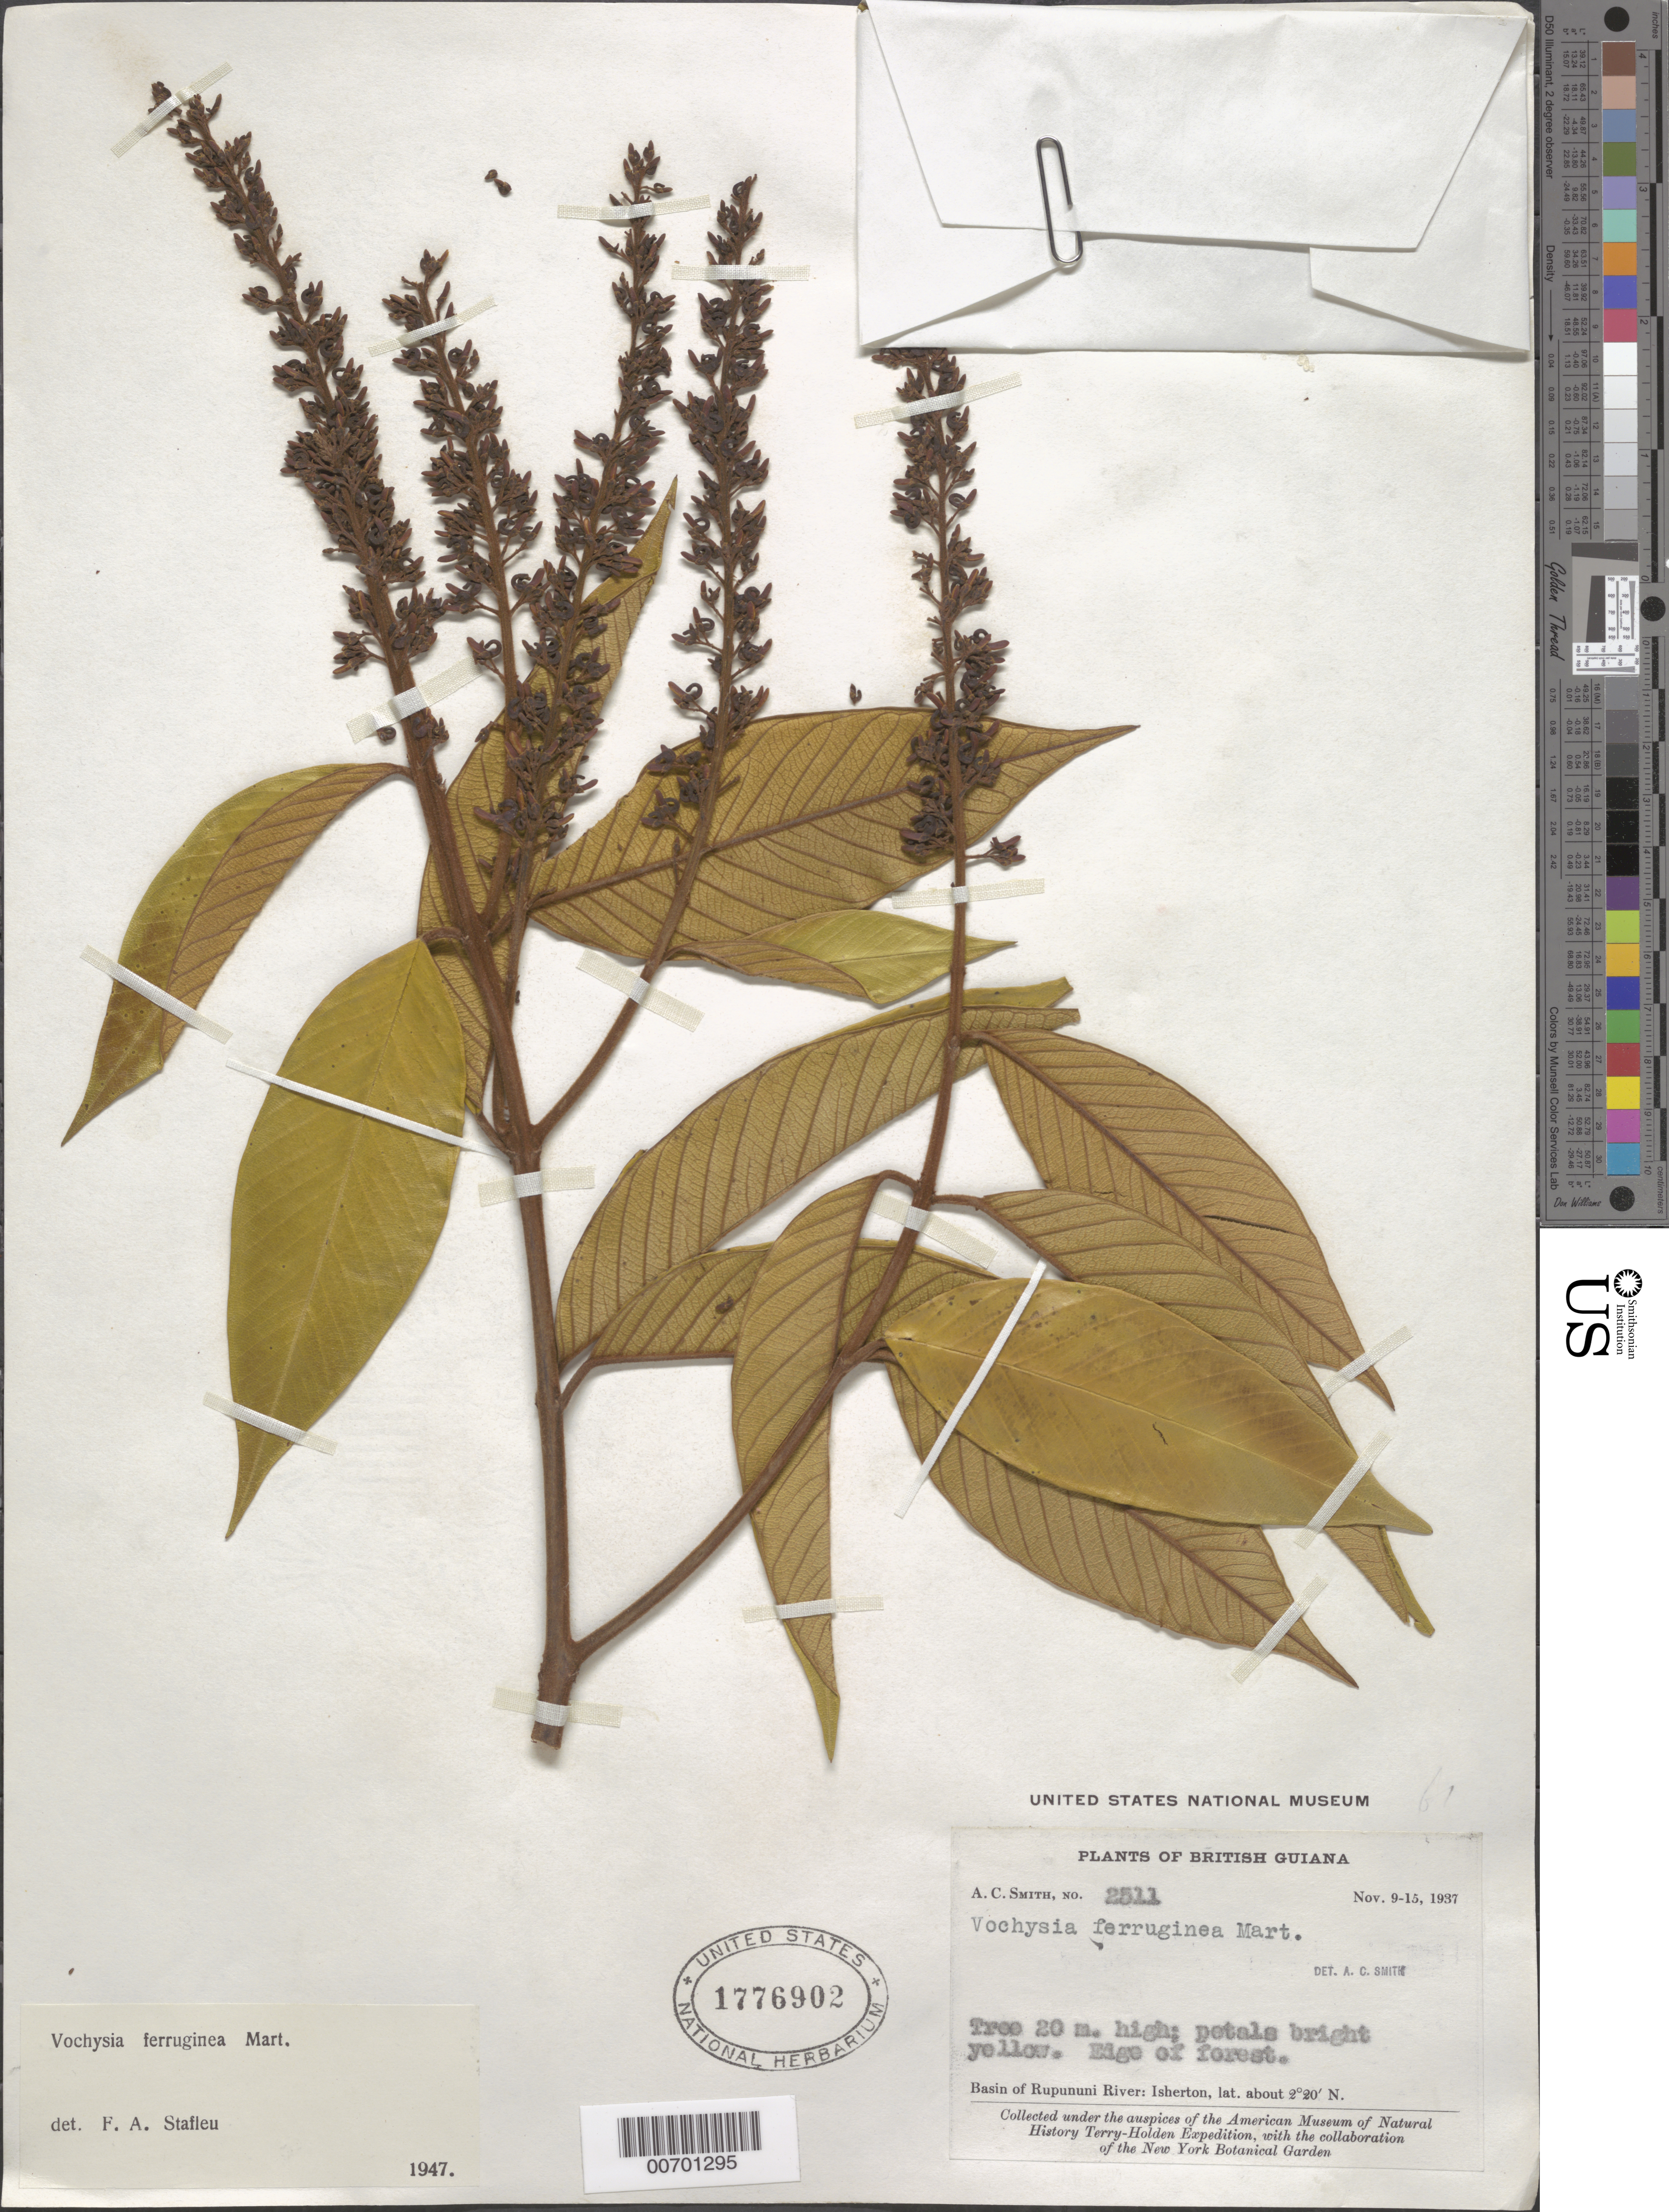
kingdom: Plantae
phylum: Tracheophyta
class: Magnoliopsida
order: Myrtales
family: Vochysiaceae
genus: Vochysia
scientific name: Vochysia ferruginea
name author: Mart.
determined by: Smith, A. C.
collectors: A. C. Smith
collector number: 2511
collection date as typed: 9-Nov-37 to 15-Nov-37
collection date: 1937-11-09/1937-11-15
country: Guyana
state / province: U. Takutu-U. Essequibo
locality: Isherton, basin of Rupununi River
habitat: Edge of forest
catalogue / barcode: US 1776902